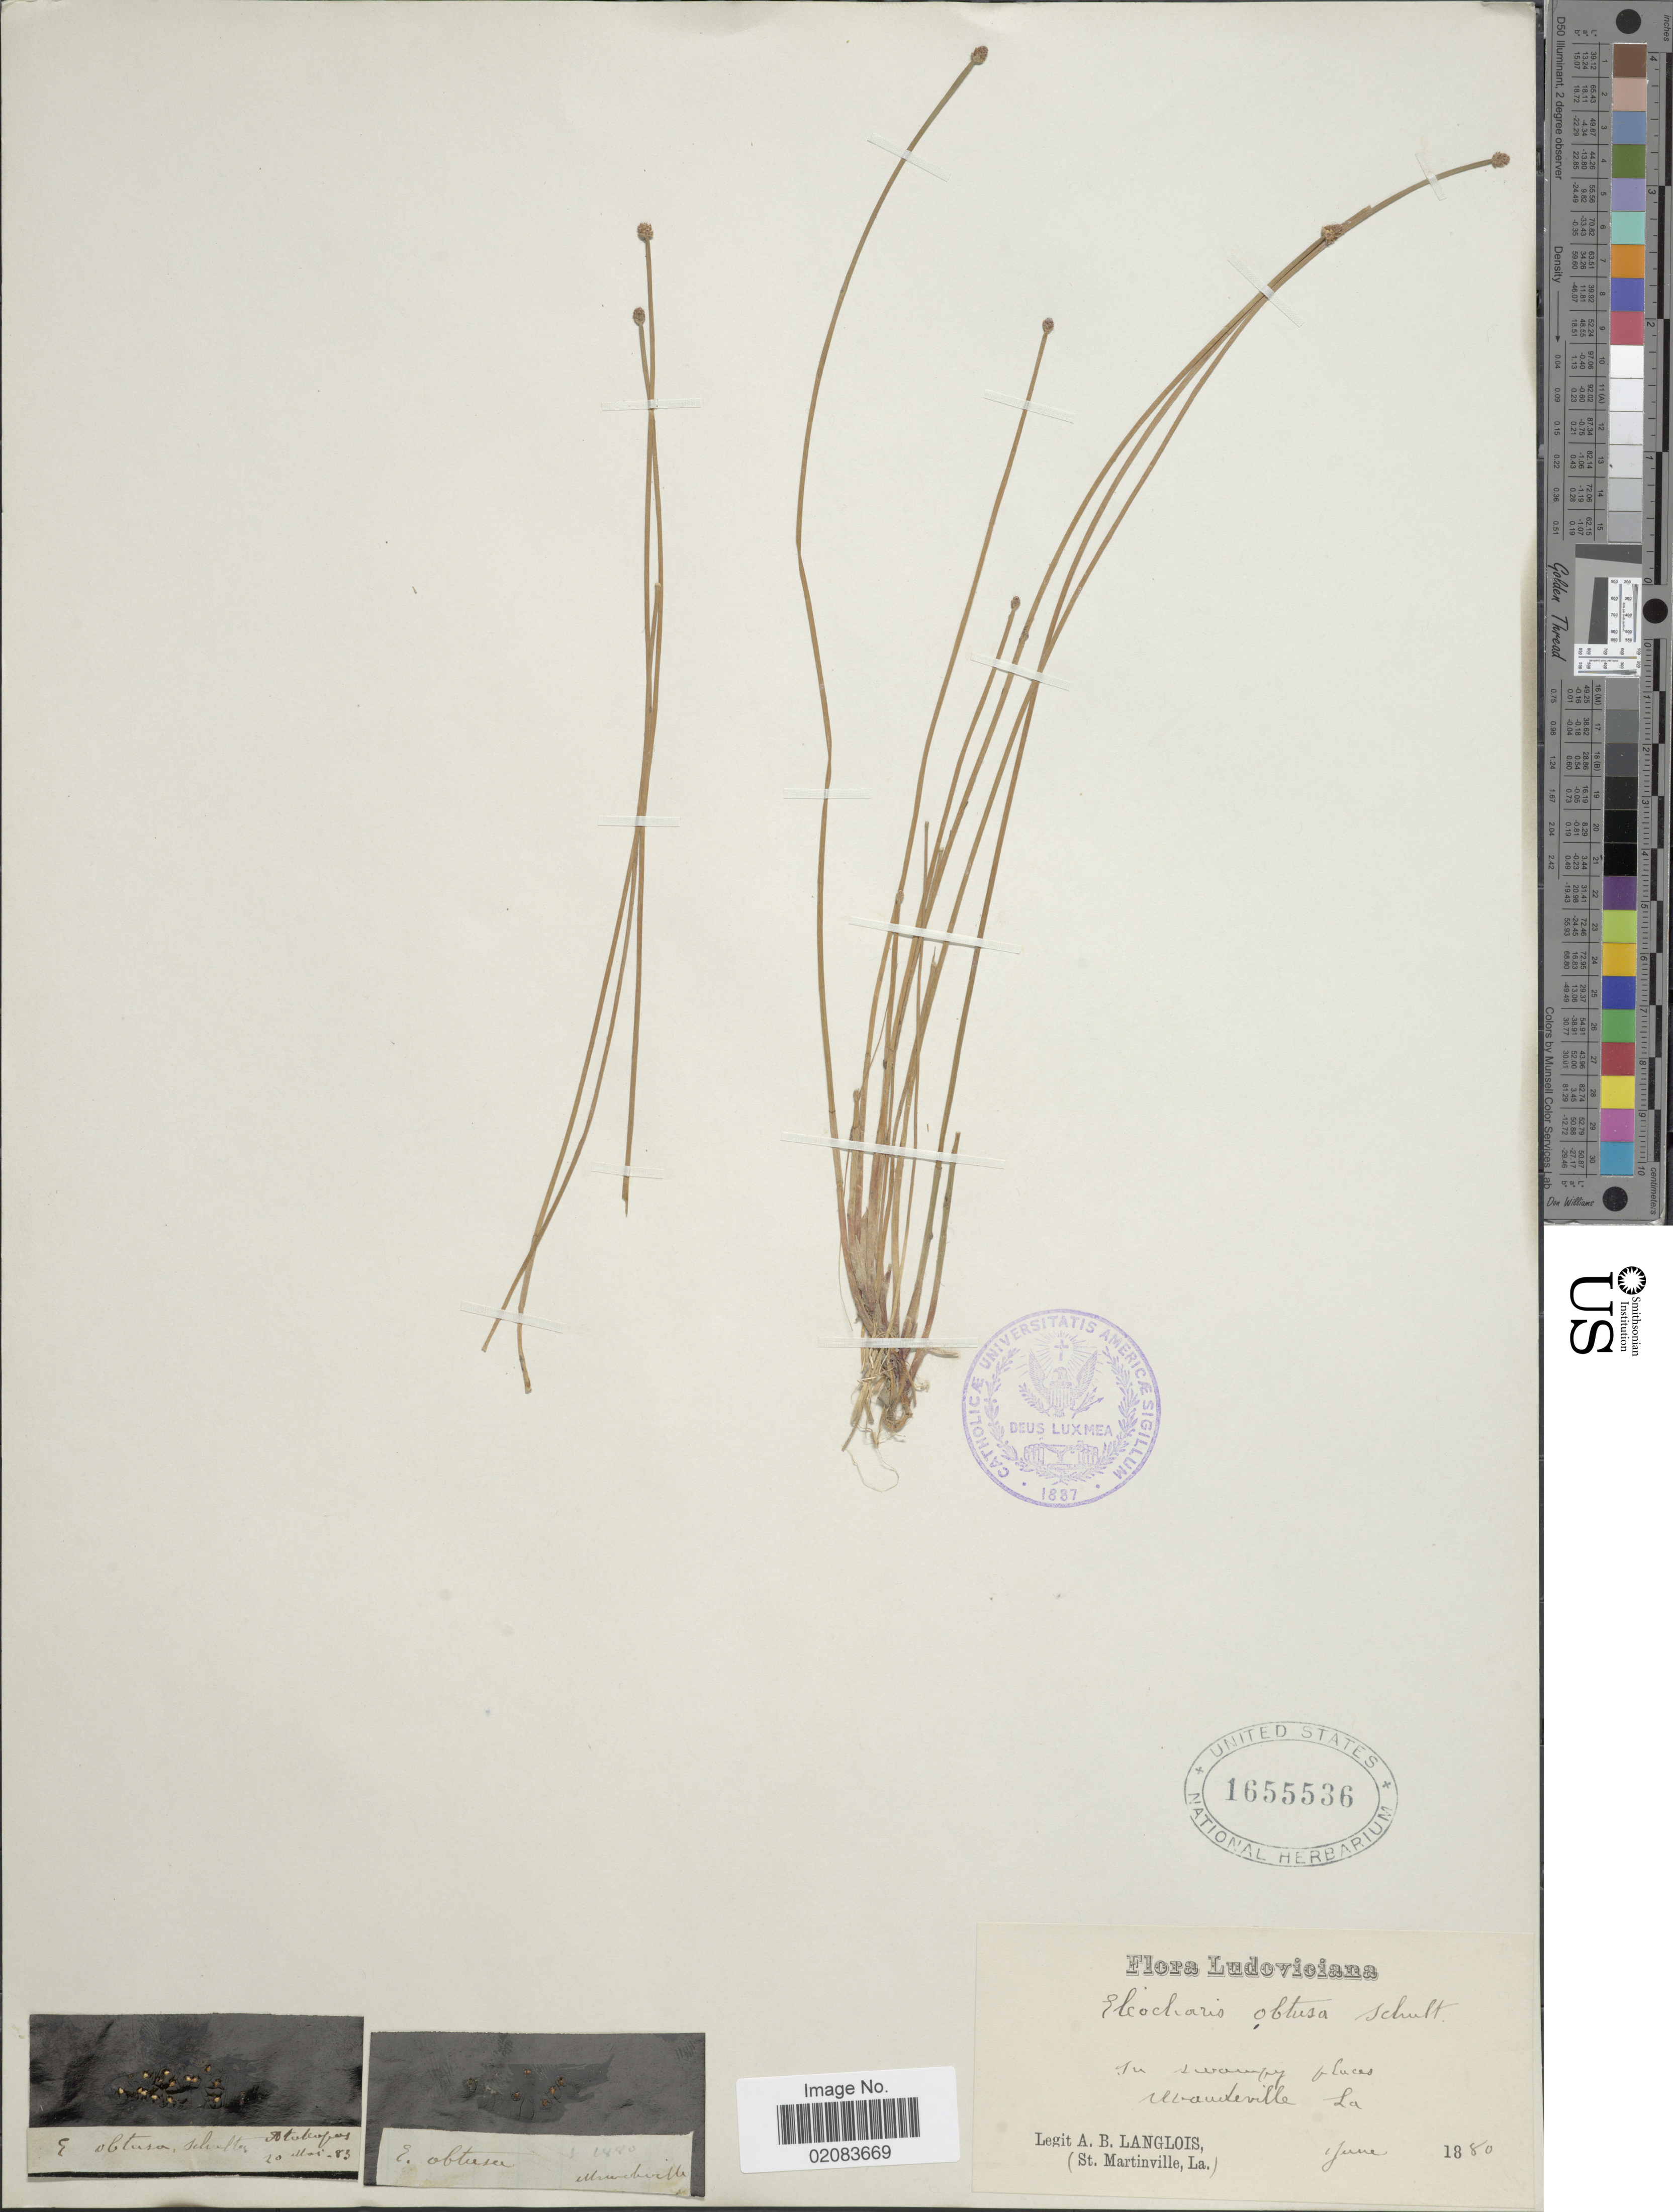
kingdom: Plantae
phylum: Tracheophyta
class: Liliopsida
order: Poales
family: Cyperaceae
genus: Eleocharis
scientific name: Eleocharis obtusa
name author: (Willd.) Schult.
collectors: A. Langlois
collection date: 1880-06-01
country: United States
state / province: Louisiana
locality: In swampy places, Mandeville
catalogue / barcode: US 1655536